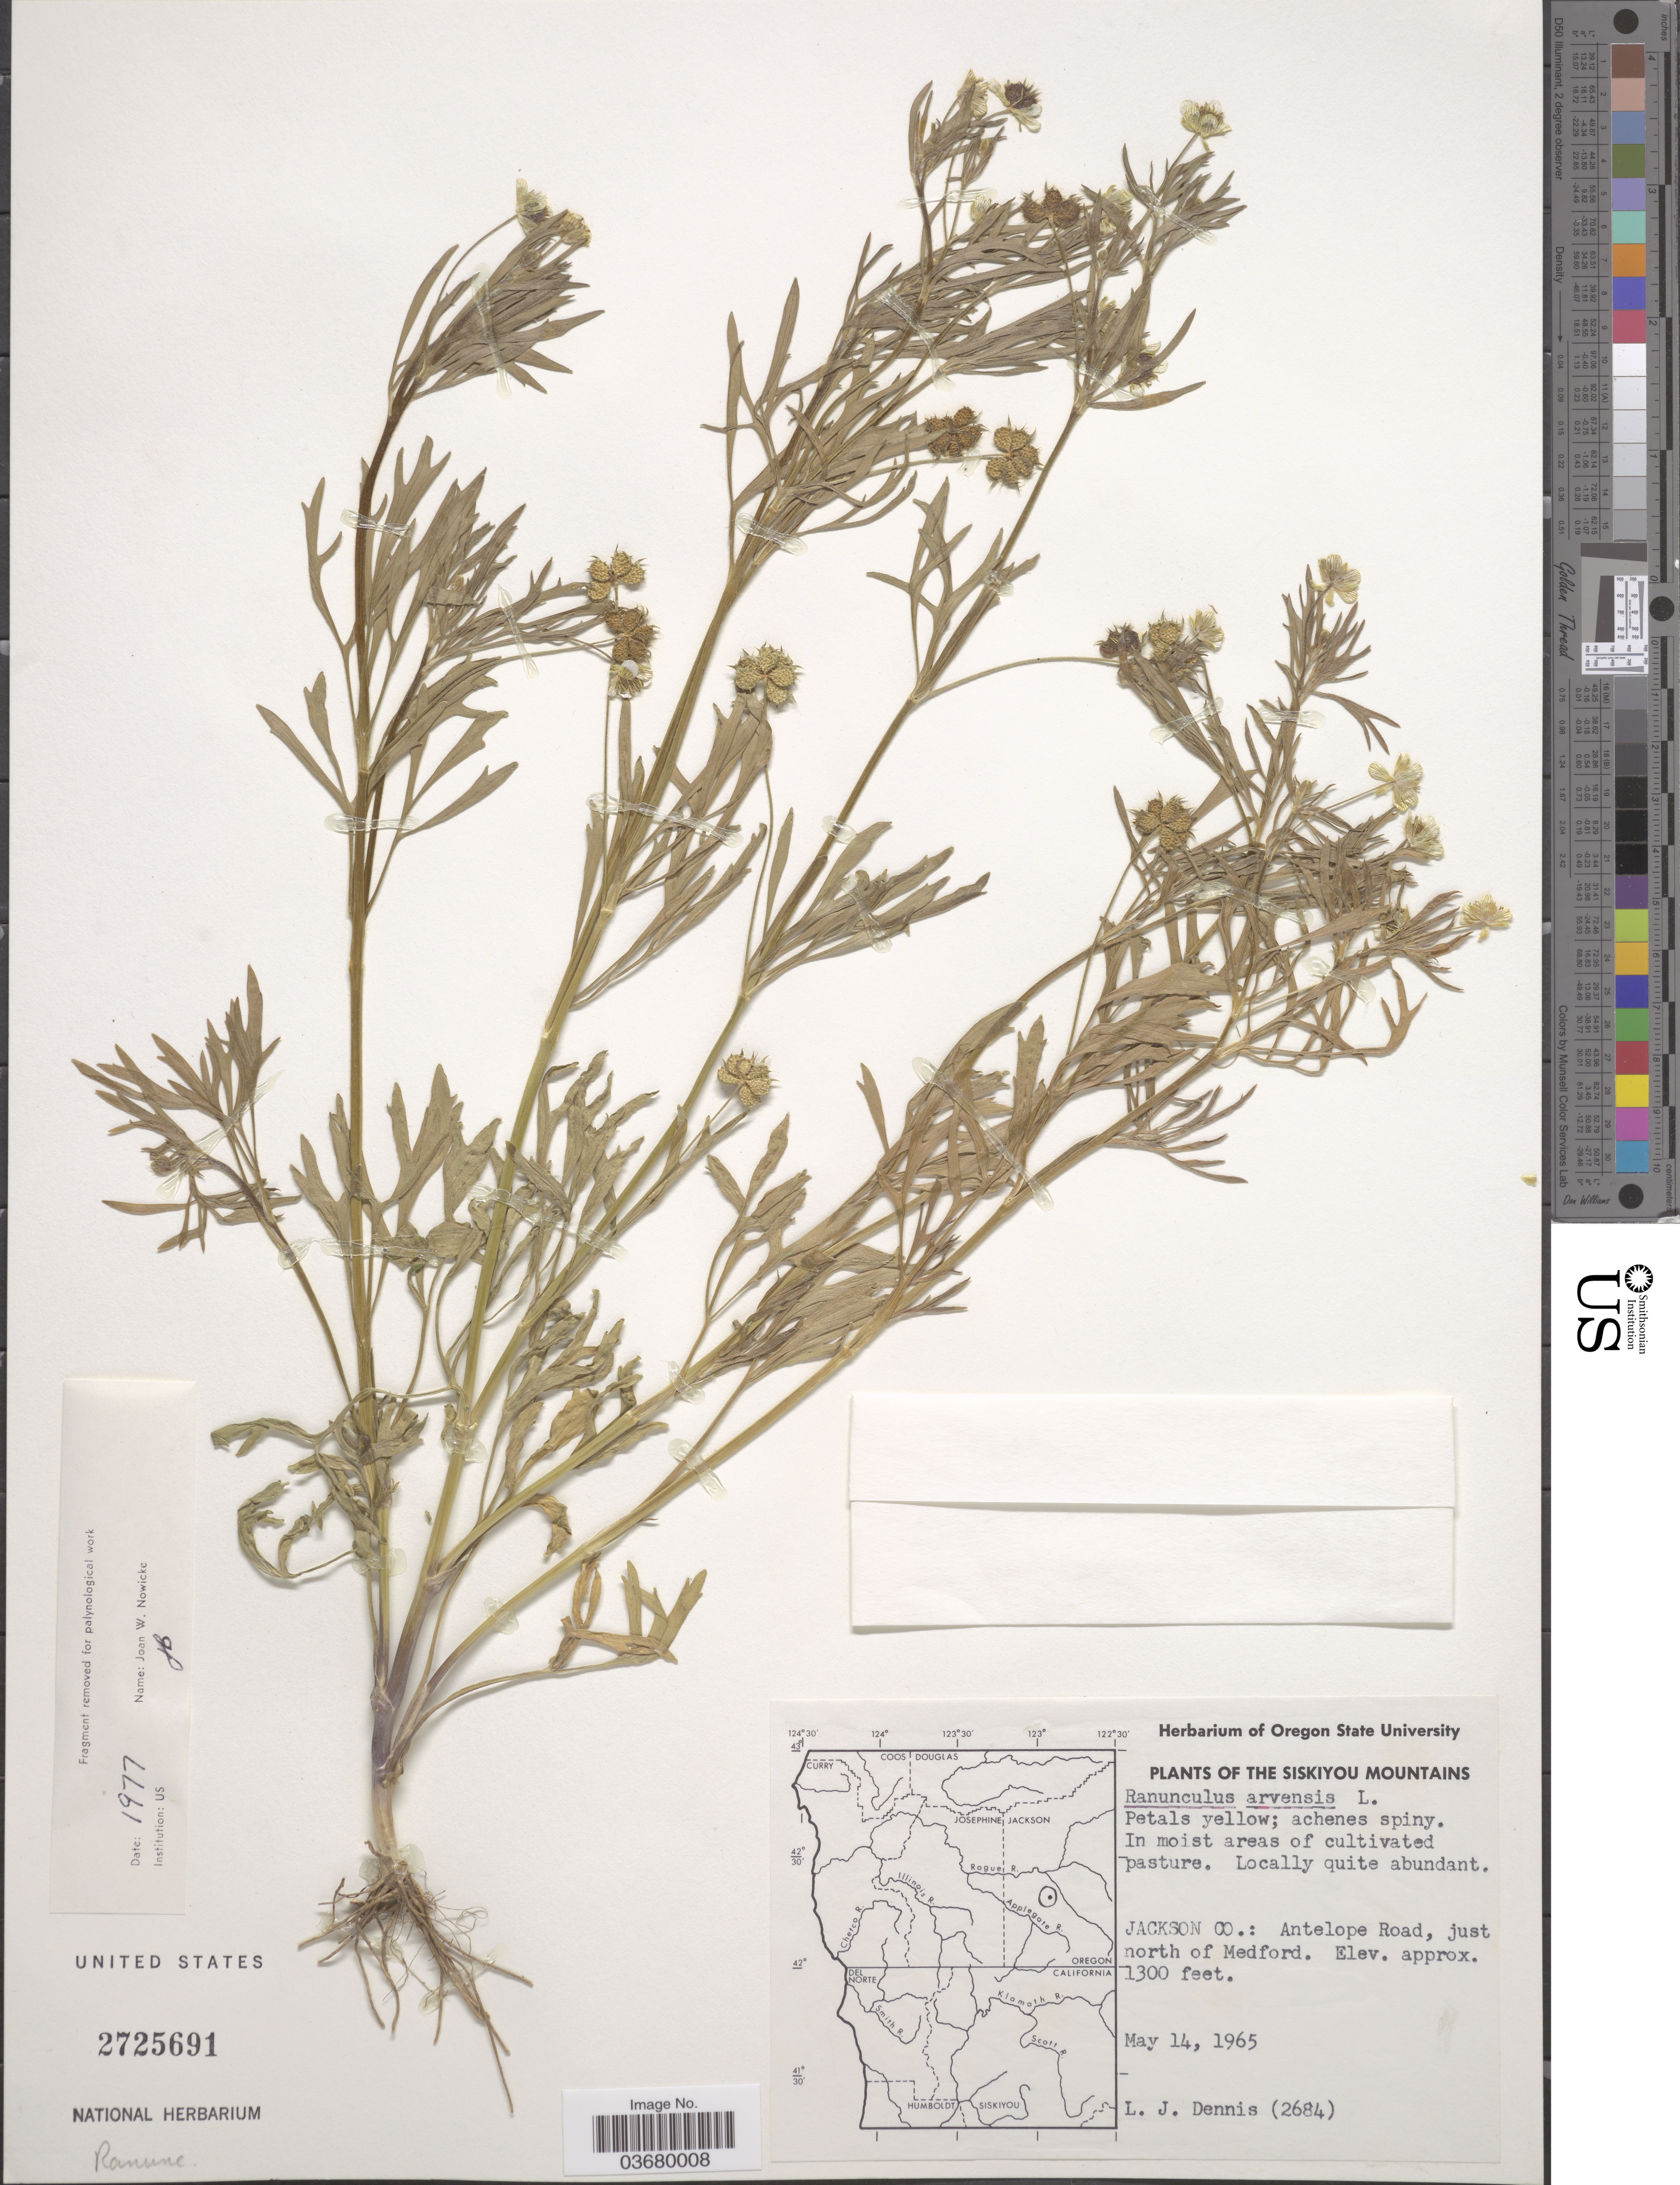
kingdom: Plantae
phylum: Tracheophyta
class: Magnoliopsida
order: Ranunculales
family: Ranunculaceae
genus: Ranunculus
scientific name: Ranunculus arvensis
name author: L.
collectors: L. Dennis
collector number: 2684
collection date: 1965-05-14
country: United States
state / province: Oregon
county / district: Jackson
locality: The Siskiyou Mountains. Jackson Co.: Antelope Road, just north of Medford.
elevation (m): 396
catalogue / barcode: US 2725691